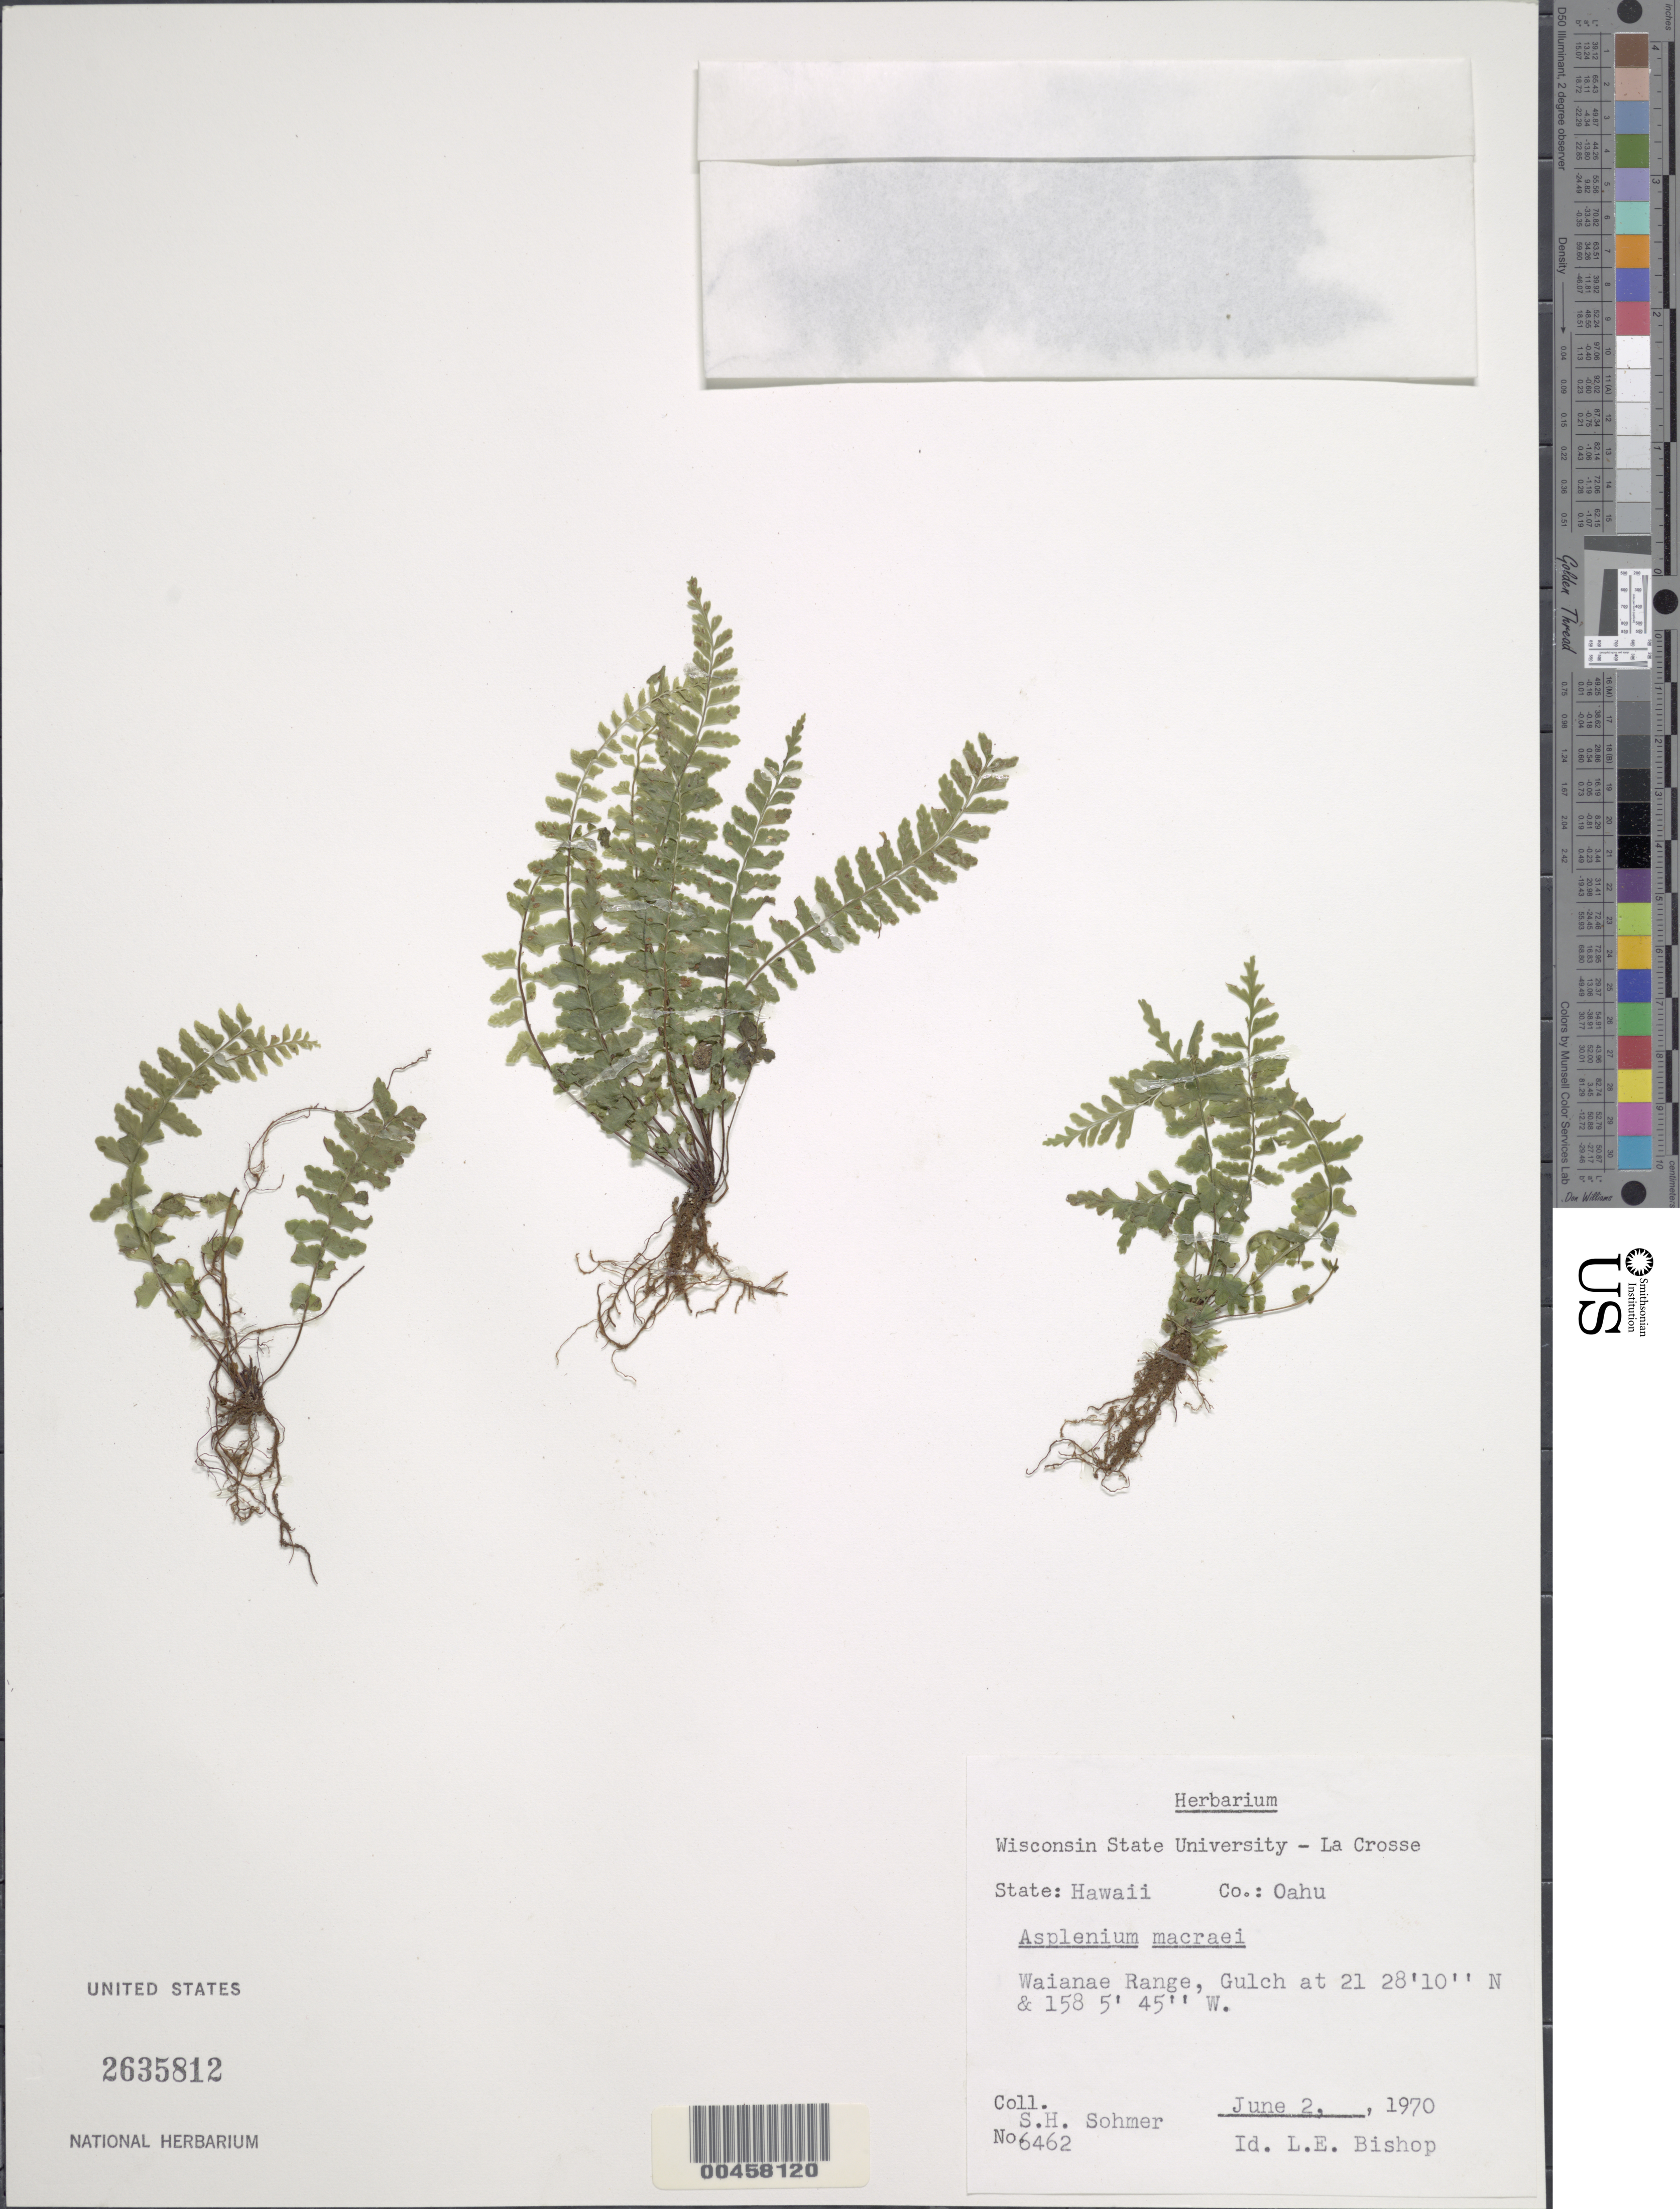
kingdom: Plantae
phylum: Tracheophyta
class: Polypodiopsida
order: Polypodiales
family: Aspleniaceae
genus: Asplenium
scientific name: Asplenium macraei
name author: Hook. & Grev.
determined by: Wagner, W. L., (BOT), Smithsonian Institution - National Museum of Natural History (UNITED STATES)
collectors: S. H. Sohmer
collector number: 6462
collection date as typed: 2 Jun 1970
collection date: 1970-06-02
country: United States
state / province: Hawaii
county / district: Honolulu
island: Oahu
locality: Waianae Range, gulch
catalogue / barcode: US 2635812